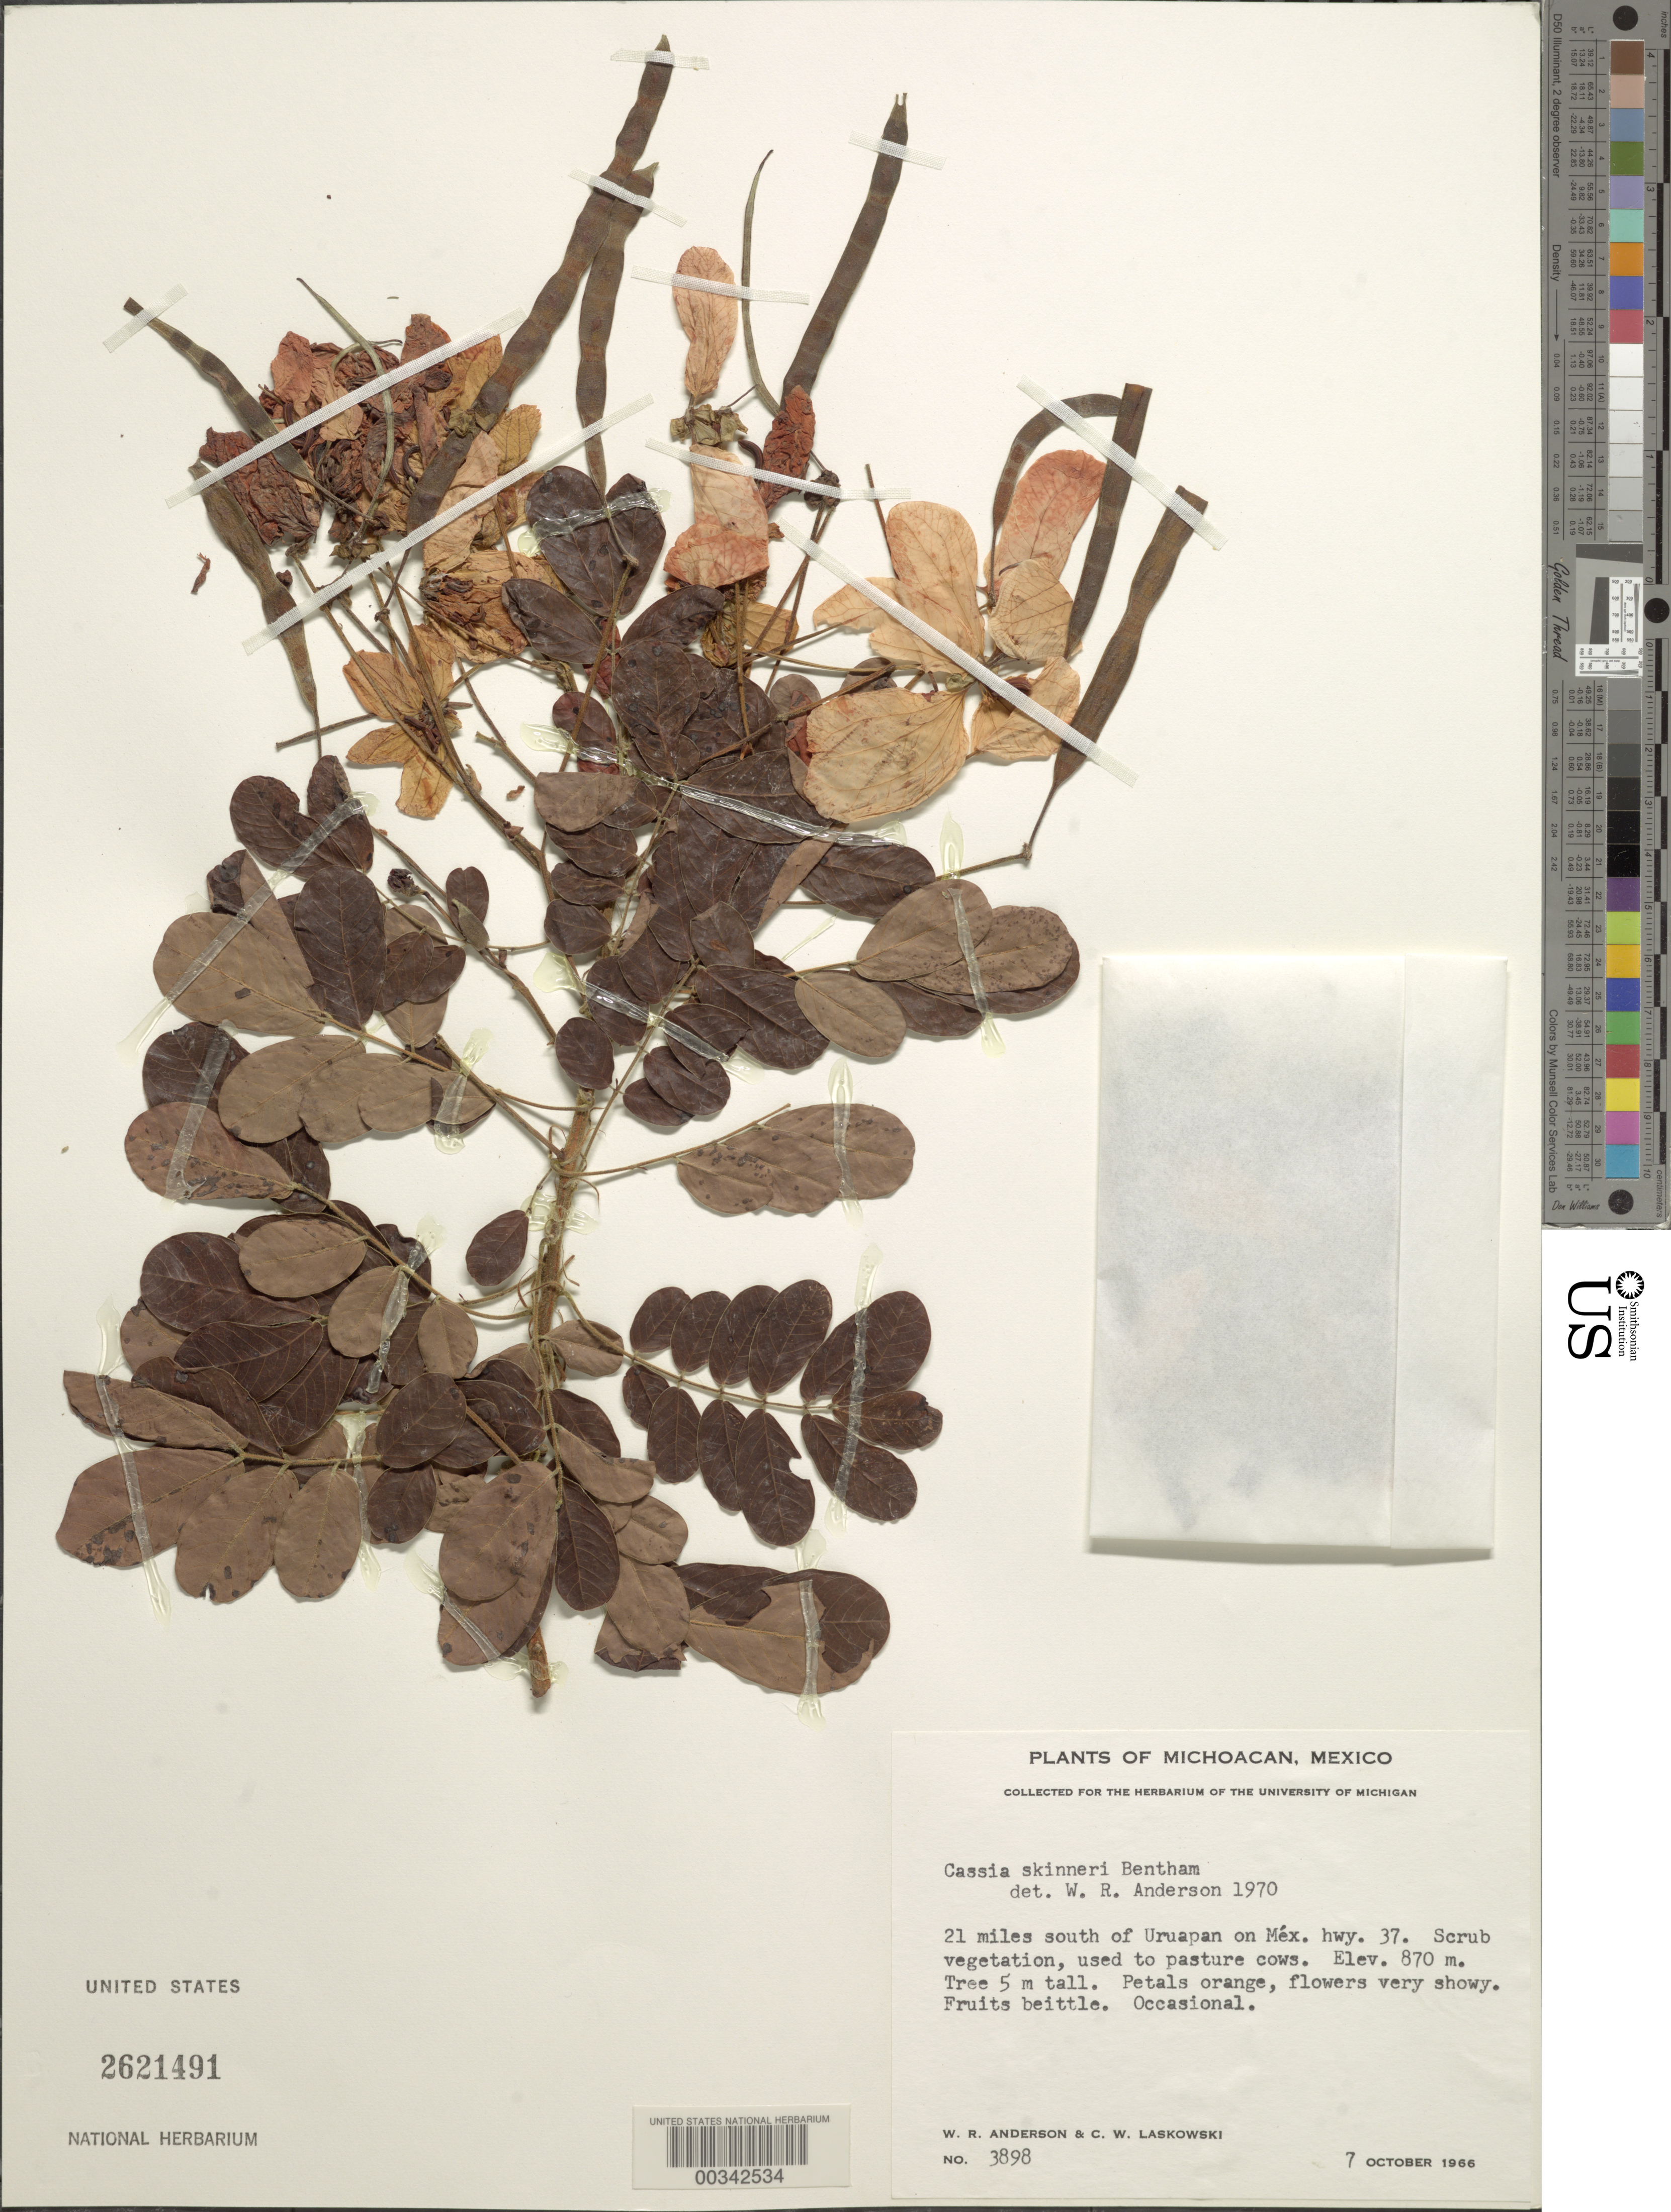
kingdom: Plantae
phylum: Tracheophyta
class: Magnoliopsida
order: Fabales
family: Fabaceae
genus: Senna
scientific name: Senna skinneri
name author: (Benth.) H.S. Irwin & Barneby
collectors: W. R. Anderson & C. Laskowski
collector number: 3898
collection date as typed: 07 Oct 1966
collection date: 1966-10-07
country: Mexico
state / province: Michoacán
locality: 21 mi S of Uruapan on highway 37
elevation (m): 870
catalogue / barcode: US 2621491